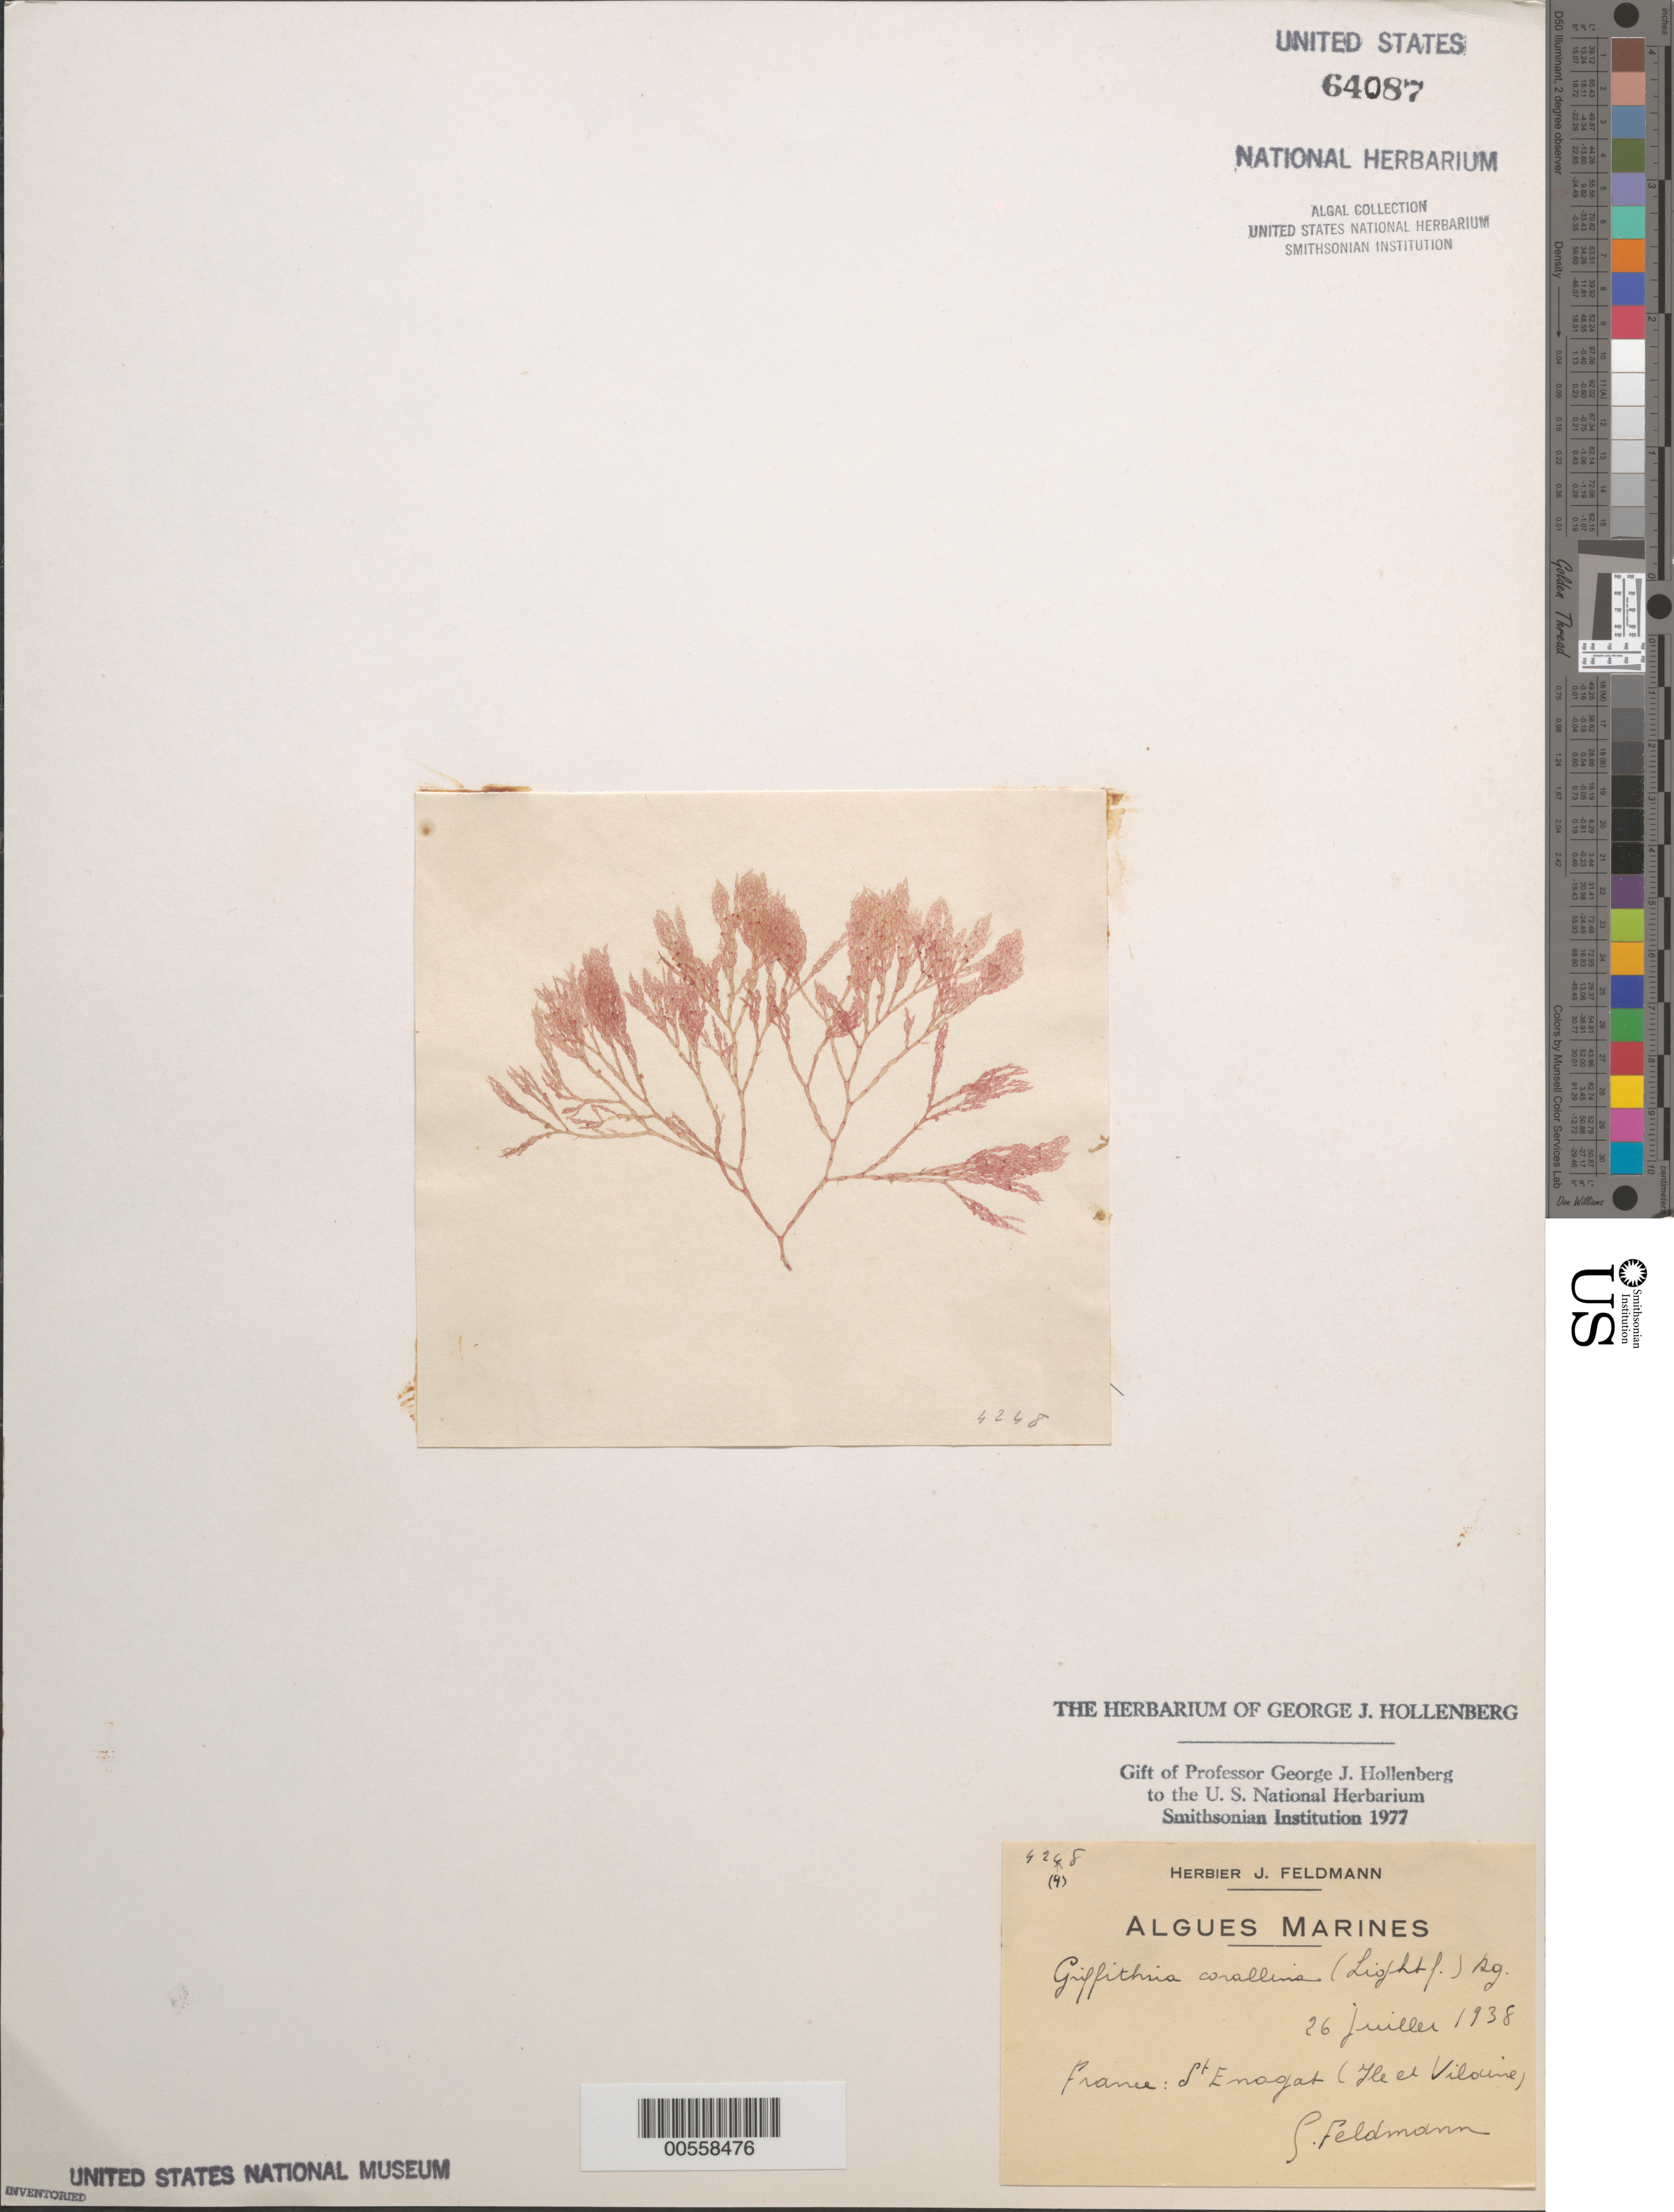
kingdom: Plantae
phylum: Rhodophyta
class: Florideophyceae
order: Ceramiales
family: Wrangeliaceae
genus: Griffithsia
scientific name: Griffithsia corallinoides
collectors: G. Feldmann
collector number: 4248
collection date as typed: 26 Jul 1938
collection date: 1938-07-26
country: France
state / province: Bretagne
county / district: Ille-et-Vilaine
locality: St. Enogat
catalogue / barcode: US 64087